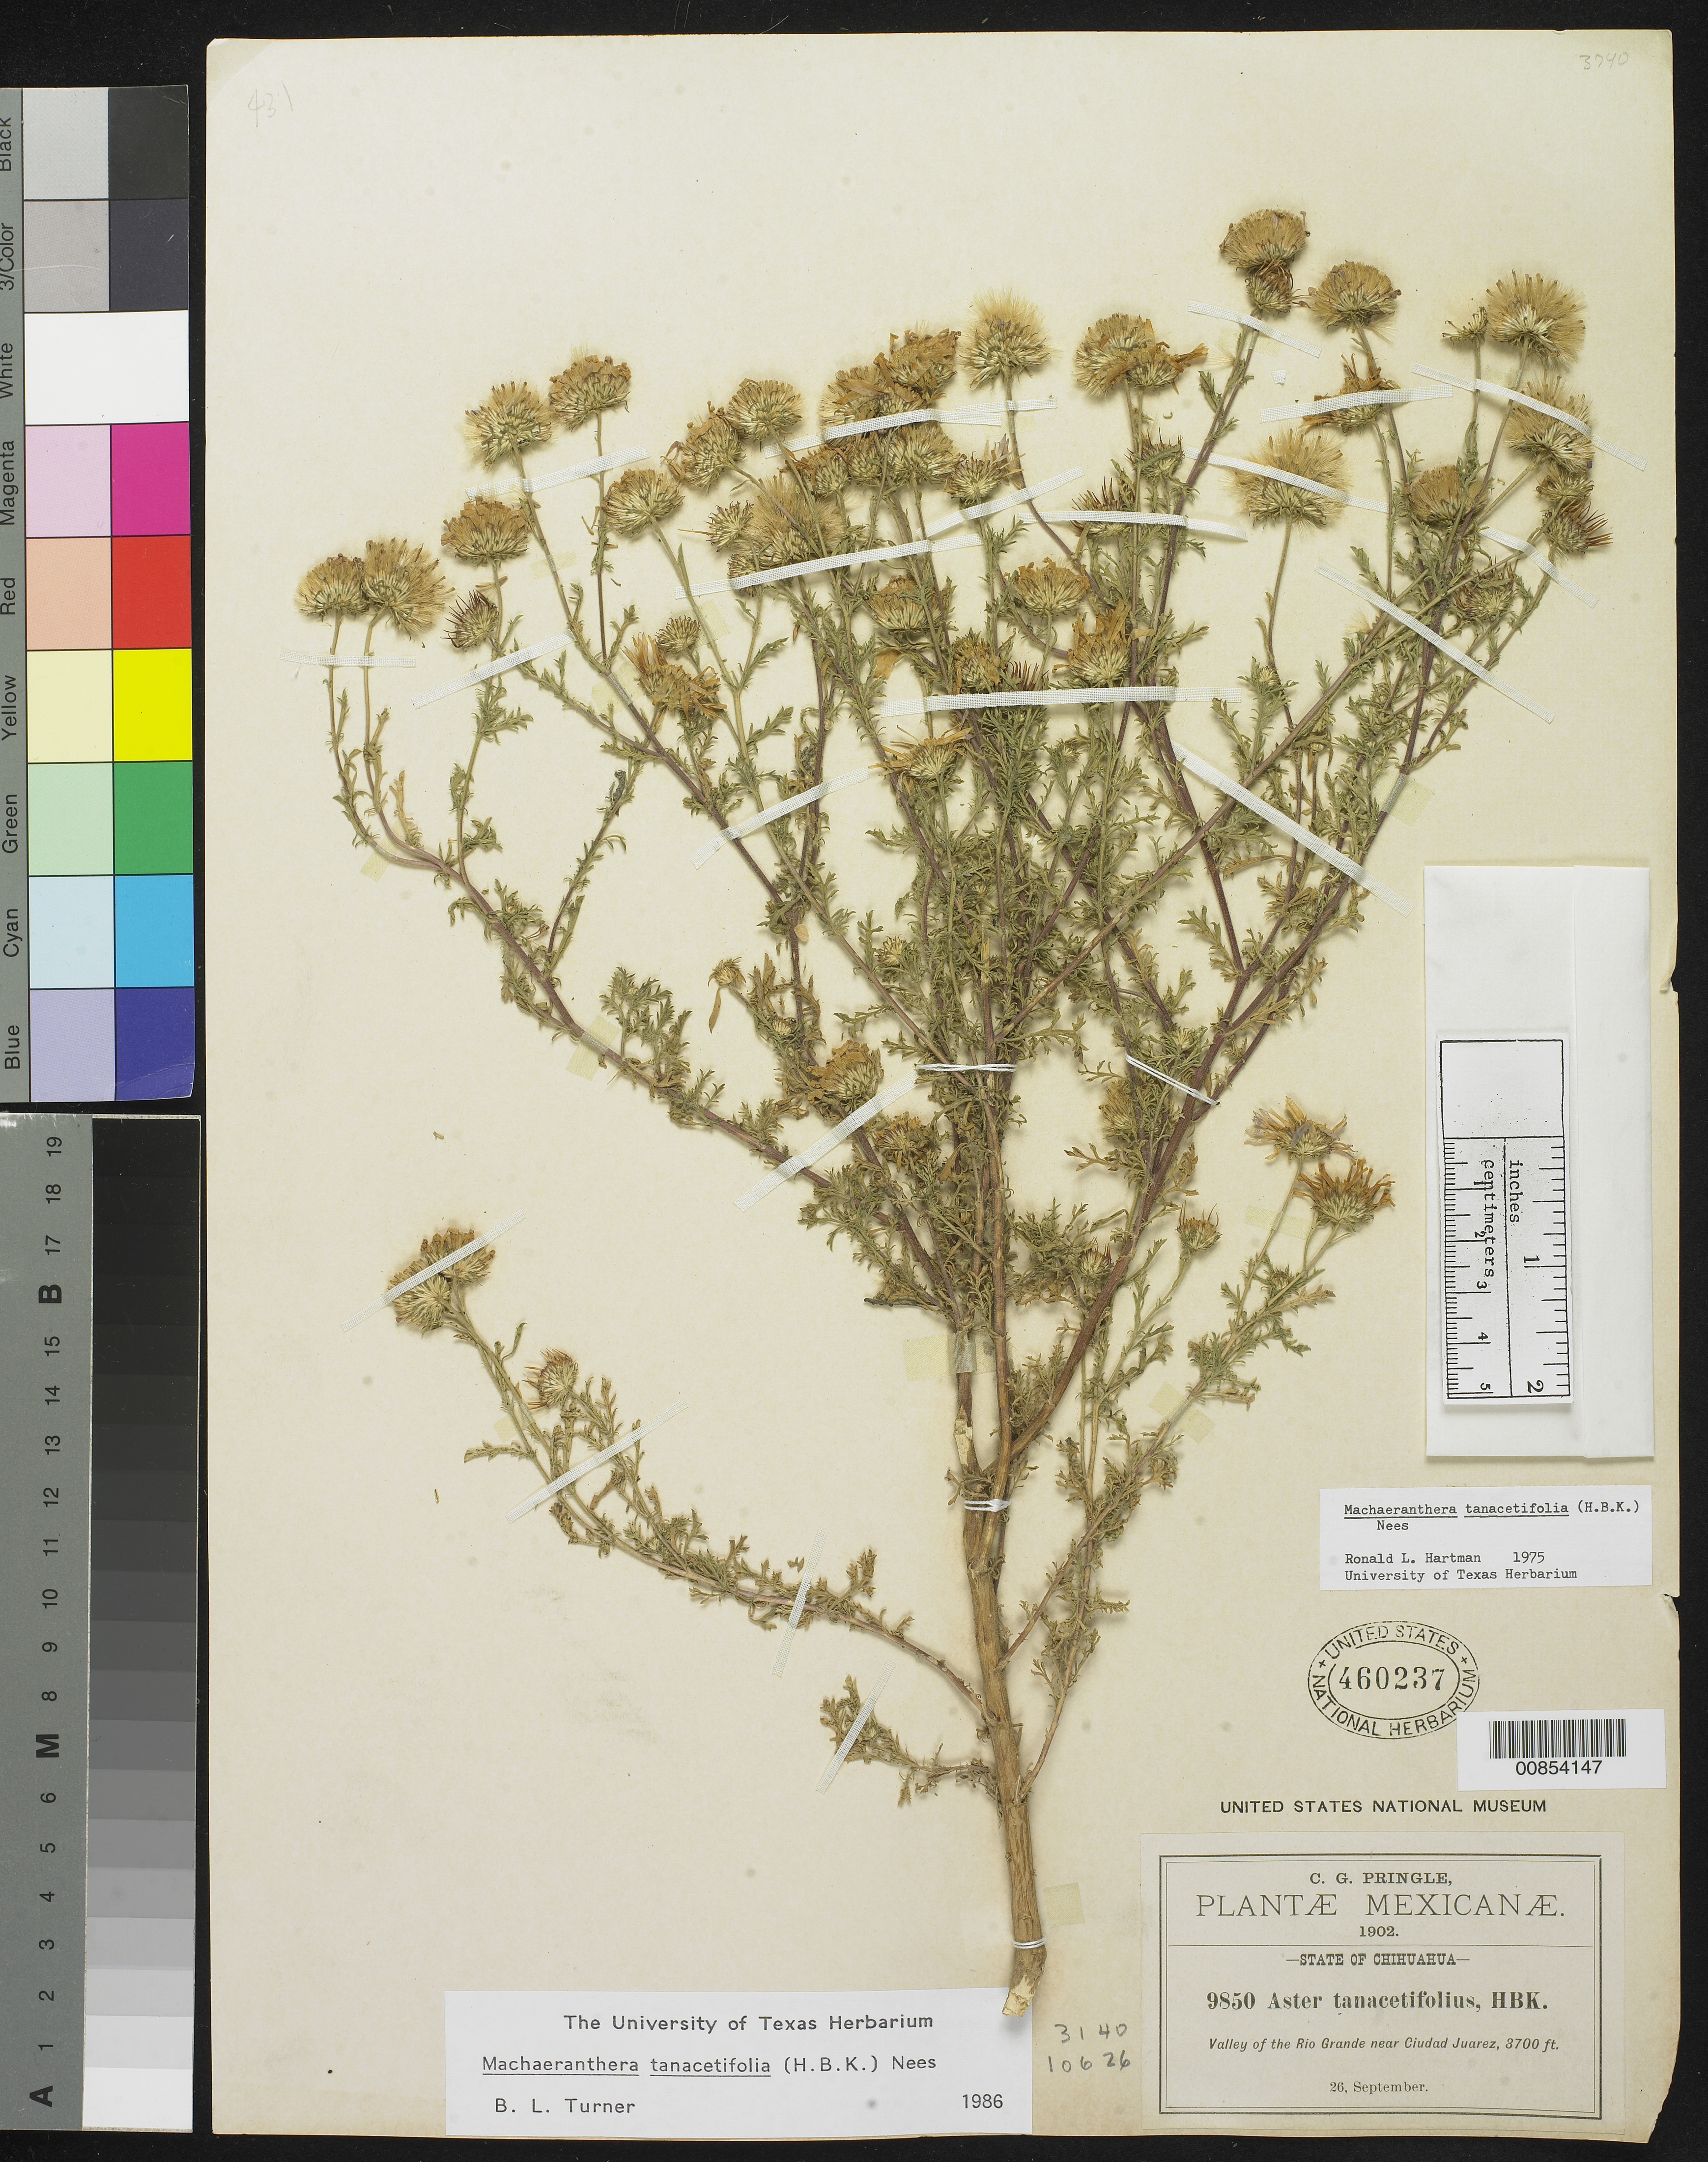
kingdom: Plantae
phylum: Tracheophyta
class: Magnoliopsida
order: Asterales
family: Asteraceae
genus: Machaeranthera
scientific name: Machaeranthera tanacetifolia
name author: (Kunth) Nees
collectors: C. G. Pringle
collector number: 9850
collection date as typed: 26 Sep 1902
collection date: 1902-09-26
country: Mexico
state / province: Chihuahua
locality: Valley of the Rio Grande near Ciudad Juarez.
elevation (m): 1128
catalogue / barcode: US 460237